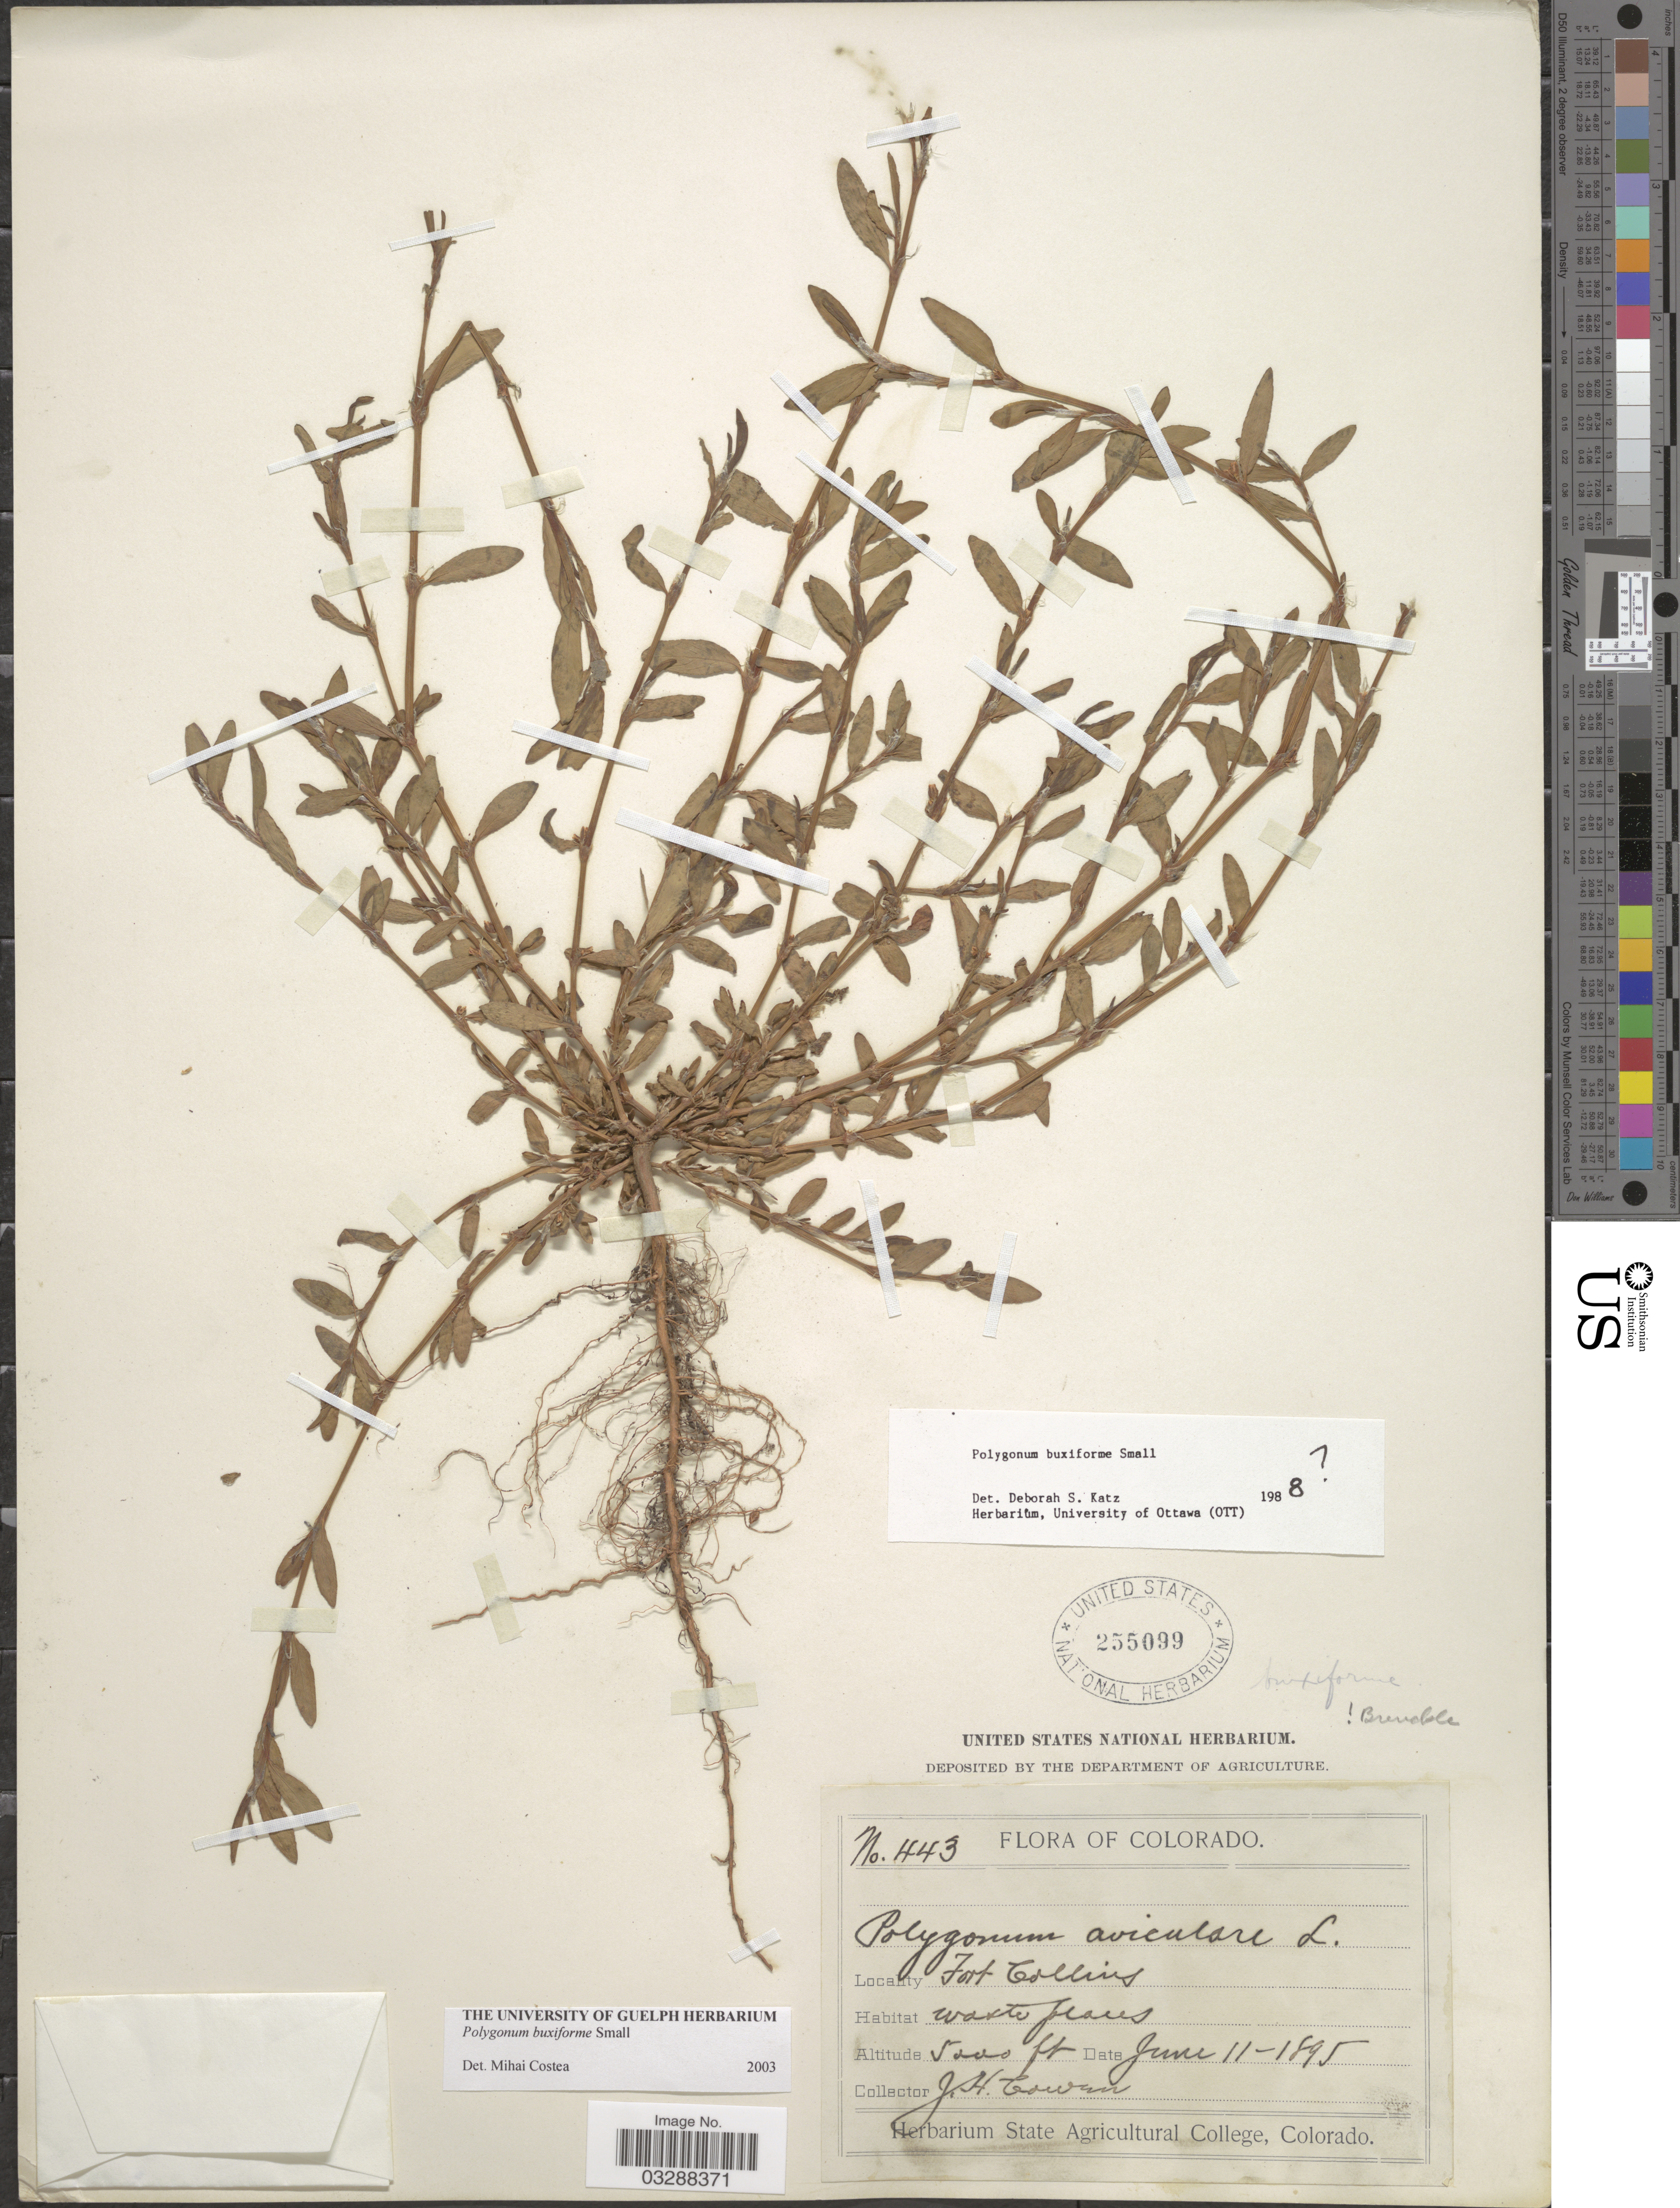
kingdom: Plantae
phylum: Tracheophyta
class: Magnoliopsida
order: Caryophyllales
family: Polygonaceae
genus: Polygonum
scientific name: Polygonum buxiforme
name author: Small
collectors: J. H. Cowen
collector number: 443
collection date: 1895-06-11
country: United States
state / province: Colorado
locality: Fort Collins.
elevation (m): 1524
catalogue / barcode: US 255099